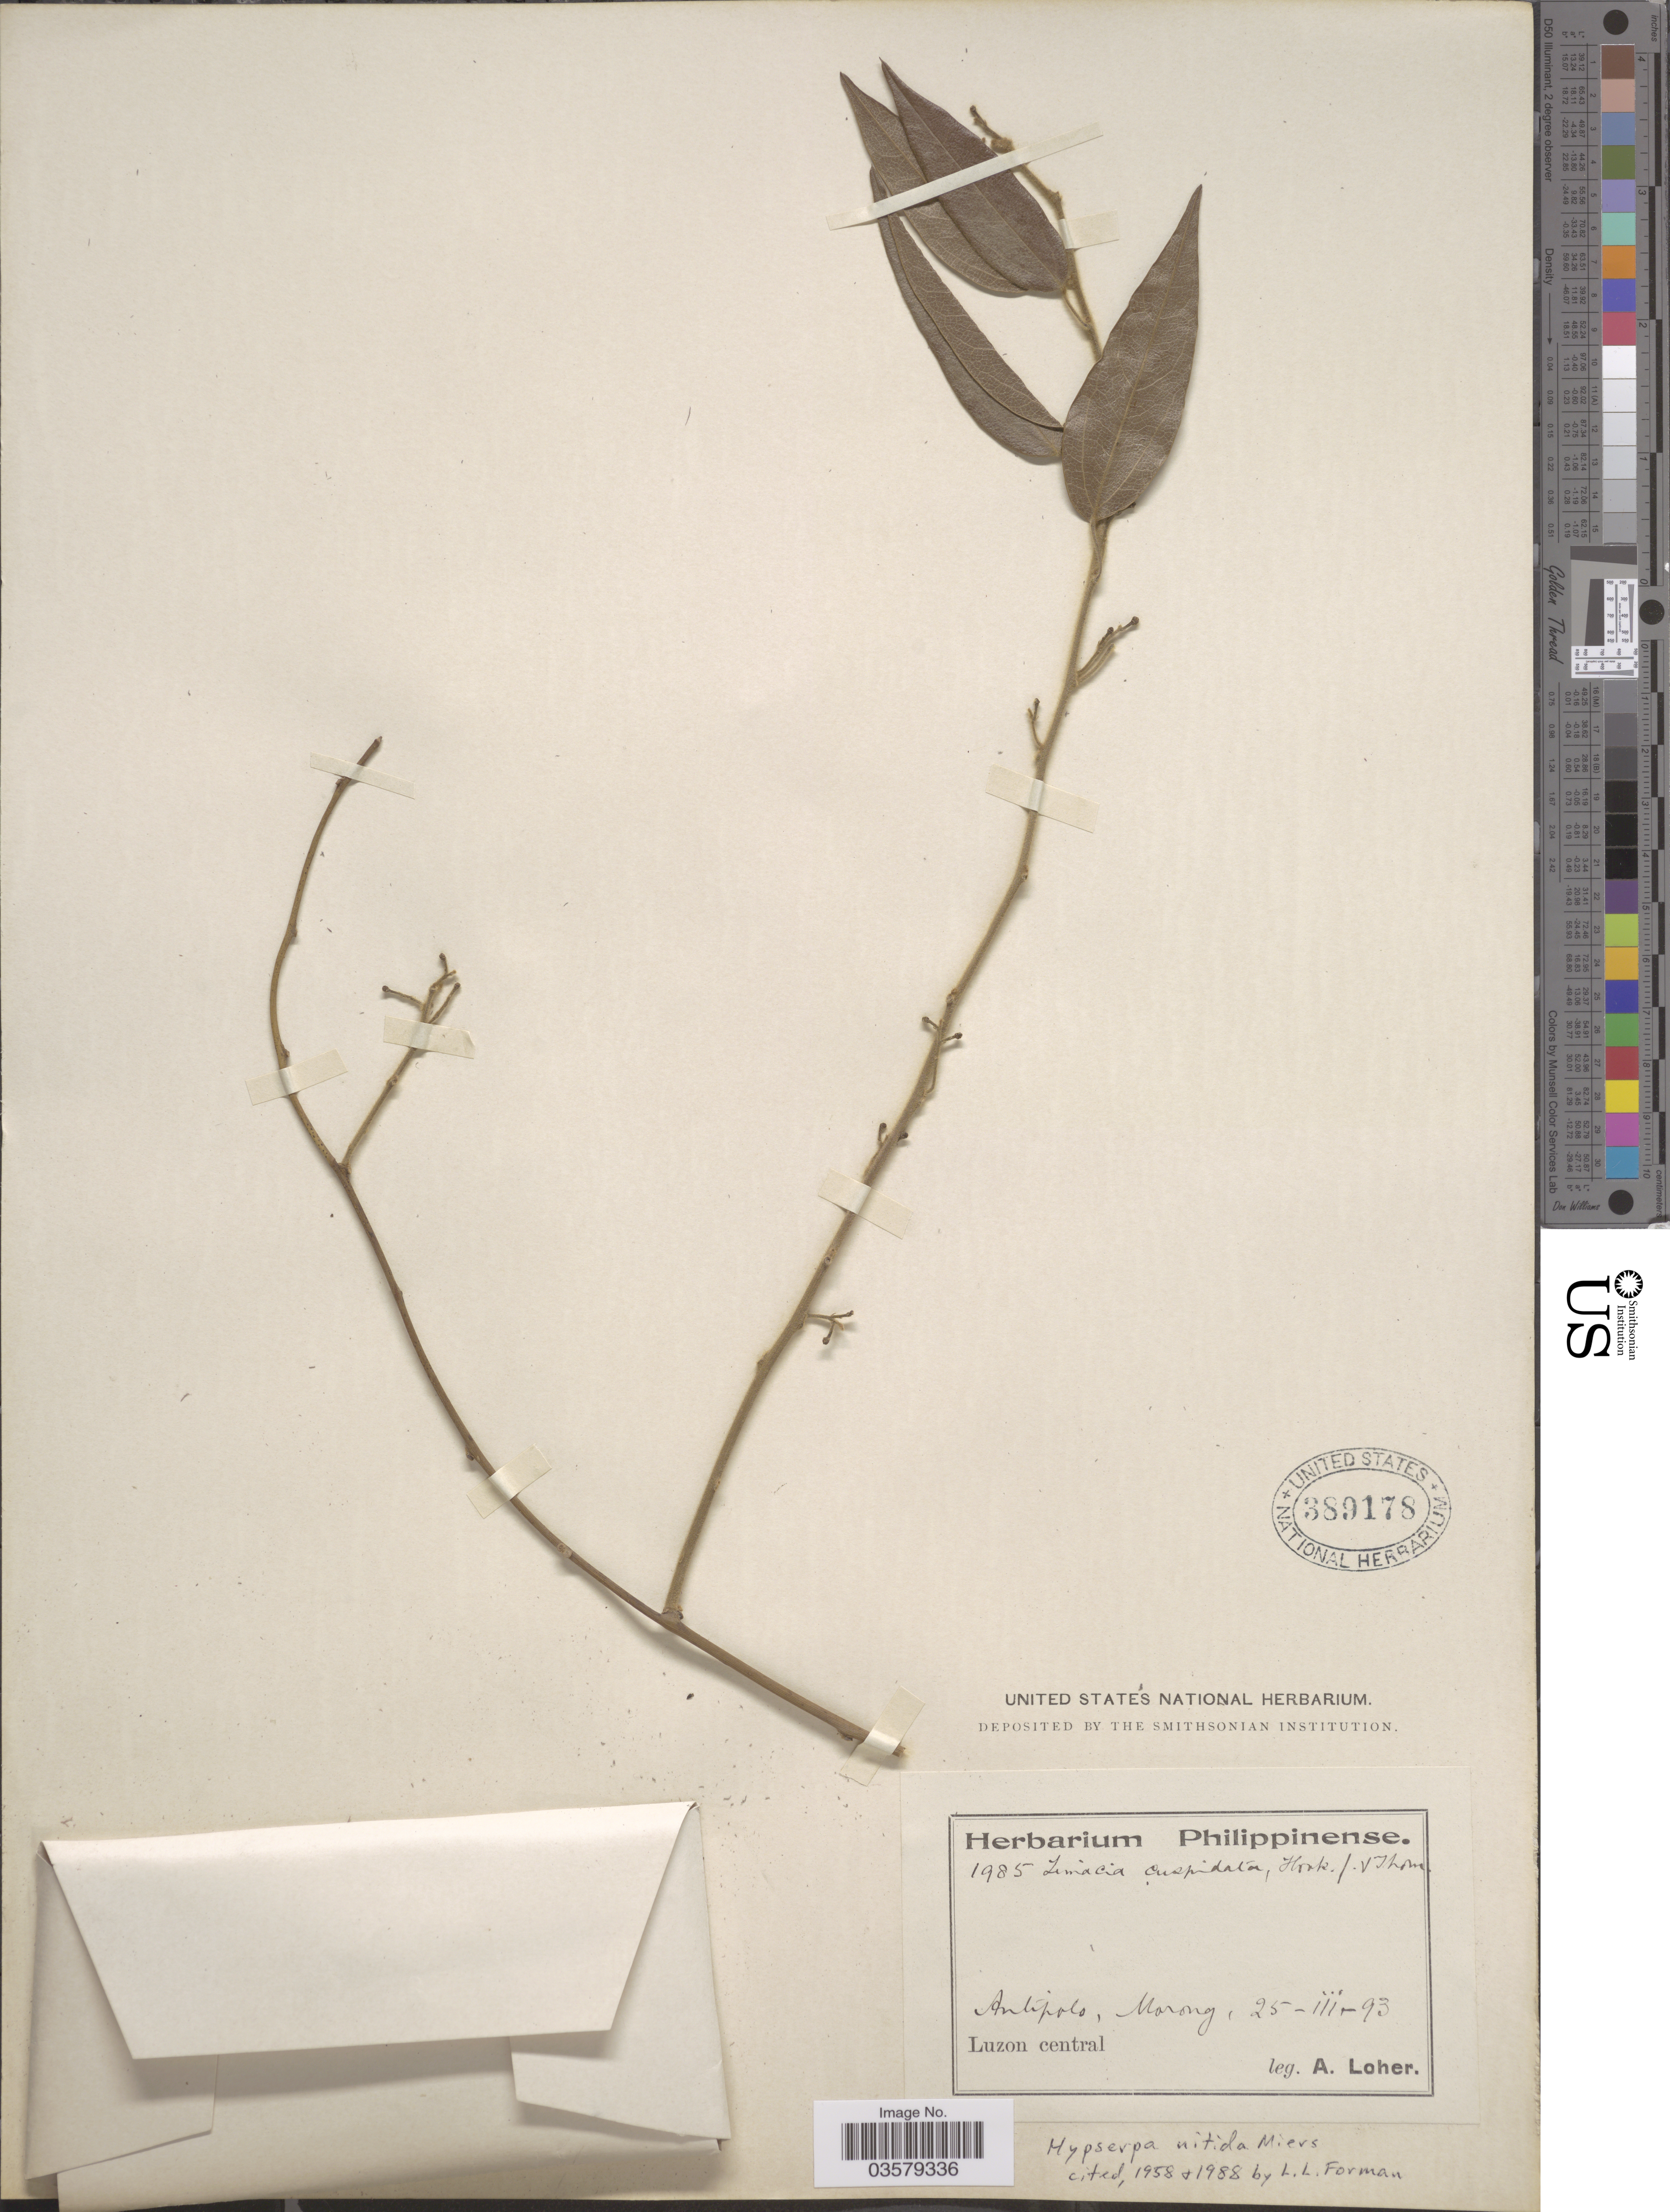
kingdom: Plantae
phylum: Tracheophyta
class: Magnoliopsida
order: Ranunculales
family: Menispermaceae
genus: Hypserpa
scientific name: Hypserpa nitida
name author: Miers ex Benth.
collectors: A. Loher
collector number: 1985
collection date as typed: Transcribed d/m/y: 25/3/93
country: Philippines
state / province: Central Luzon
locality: Antipolo, Morong, Luzon central.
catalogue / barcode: US 389178